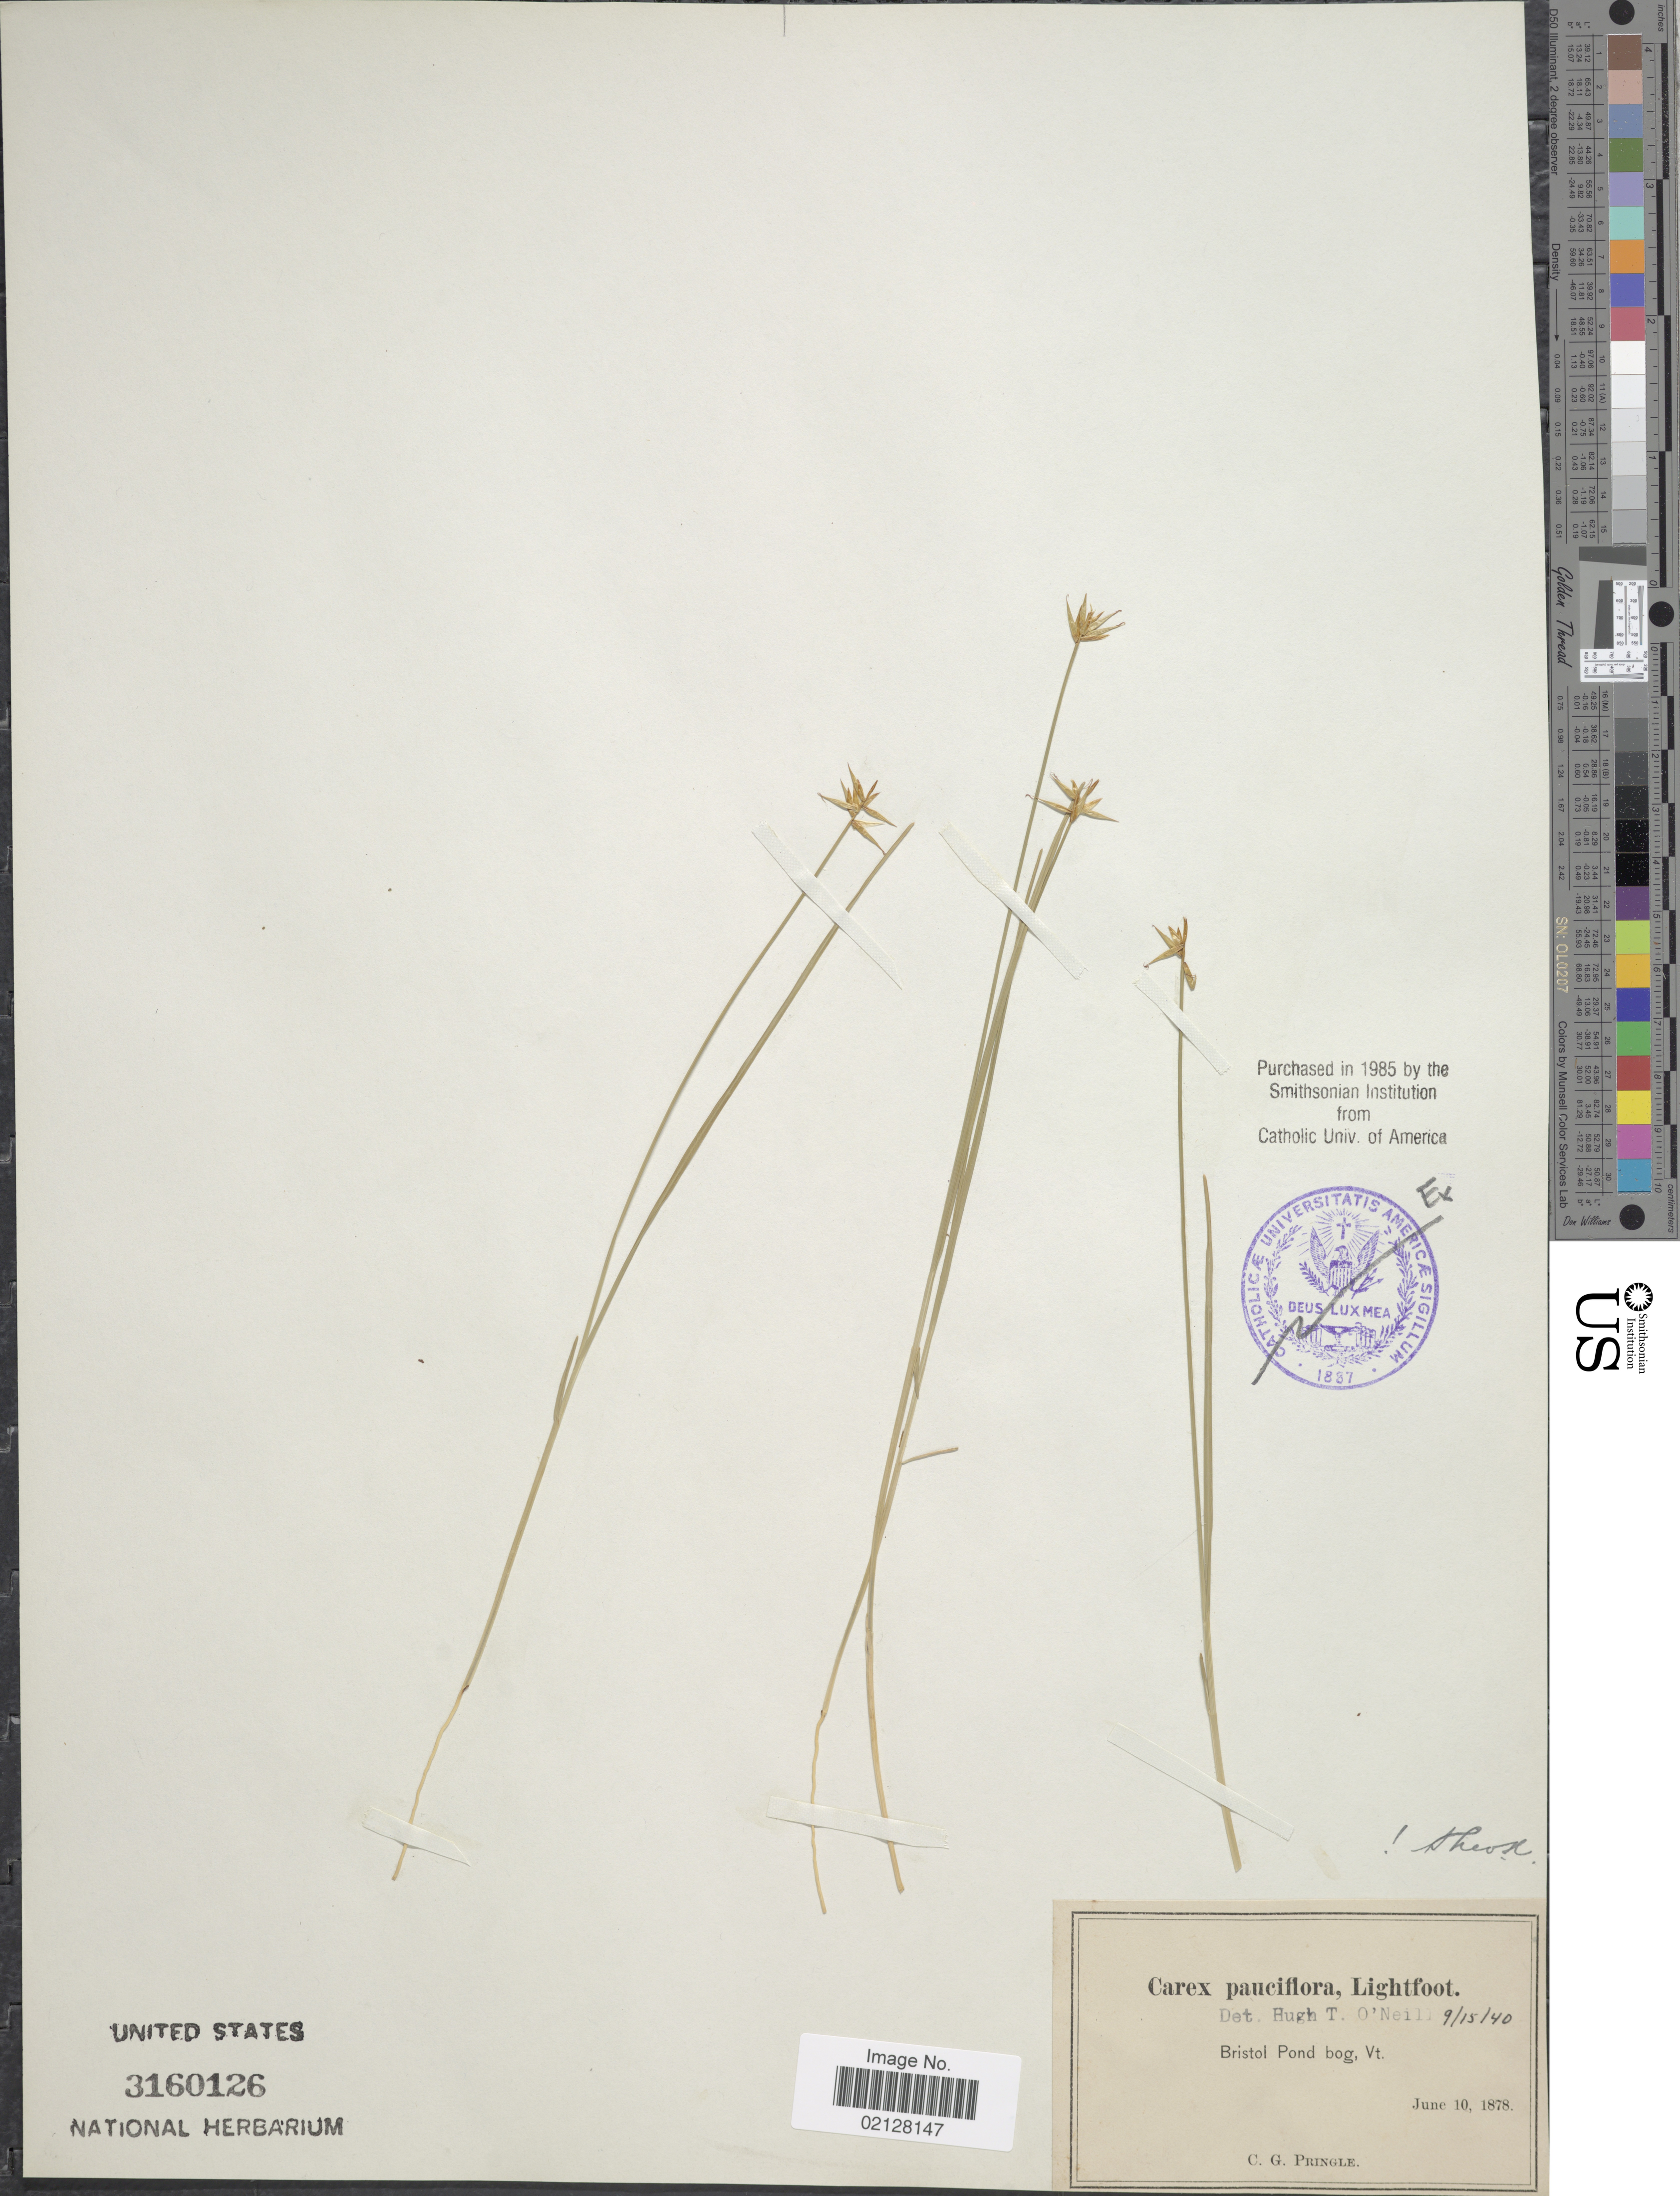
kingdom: Plantae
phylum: Tracheophyta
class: Liliopsida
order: Poales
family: Cyperaceae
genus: Carex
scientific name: Carex pauciflora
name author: Lightf.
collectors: C. G. Pringle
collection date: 1878-06-10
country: United States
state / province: Vermont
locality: Bristol Pond bog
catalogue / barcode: US 3160126